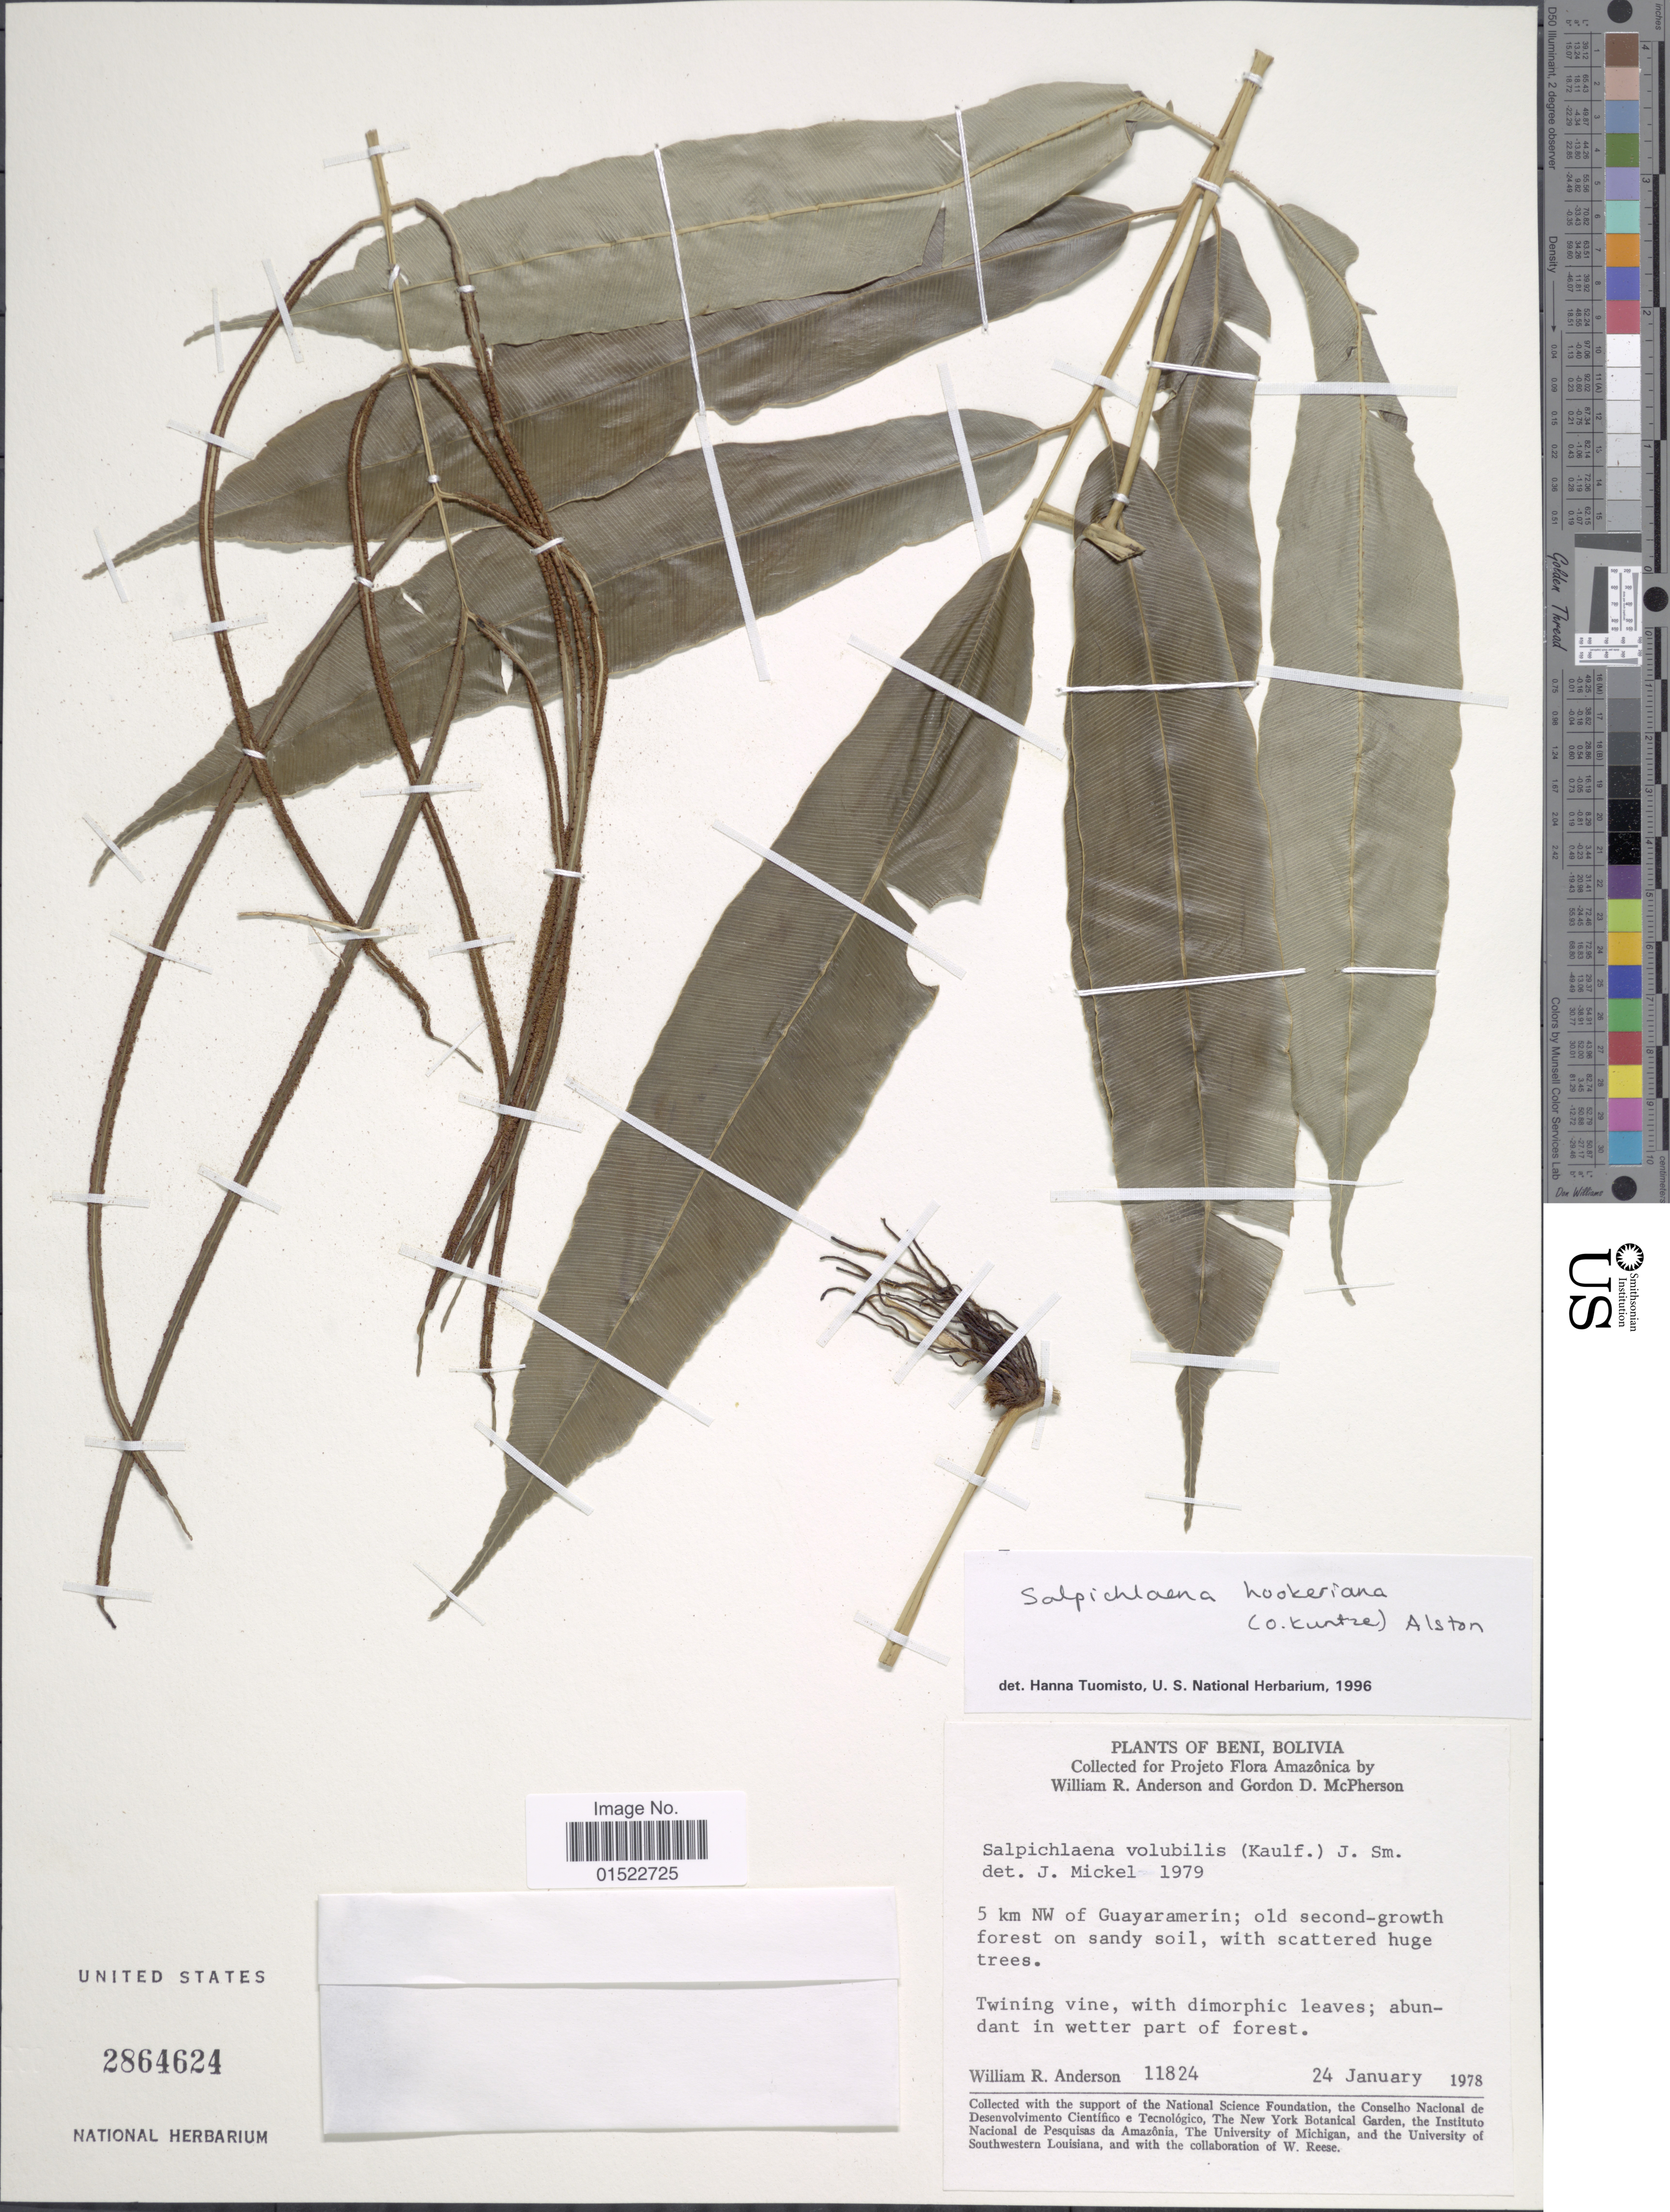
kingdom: Plantae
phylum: Tracheophyta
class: Polypodiopsida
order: Polypodiales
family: Blechnaceae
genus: Salpichlaena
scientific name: Salpichlaena hookeriana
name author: (Kuntze) Alston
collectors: W. R. Anderson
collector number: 11824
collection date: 1978-01-24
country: Bolivia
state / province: Beni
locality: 5 km NW of Guayarmerin; old second-growth forest on sandy soil, with scattered huge trees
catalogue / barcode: US 2864624